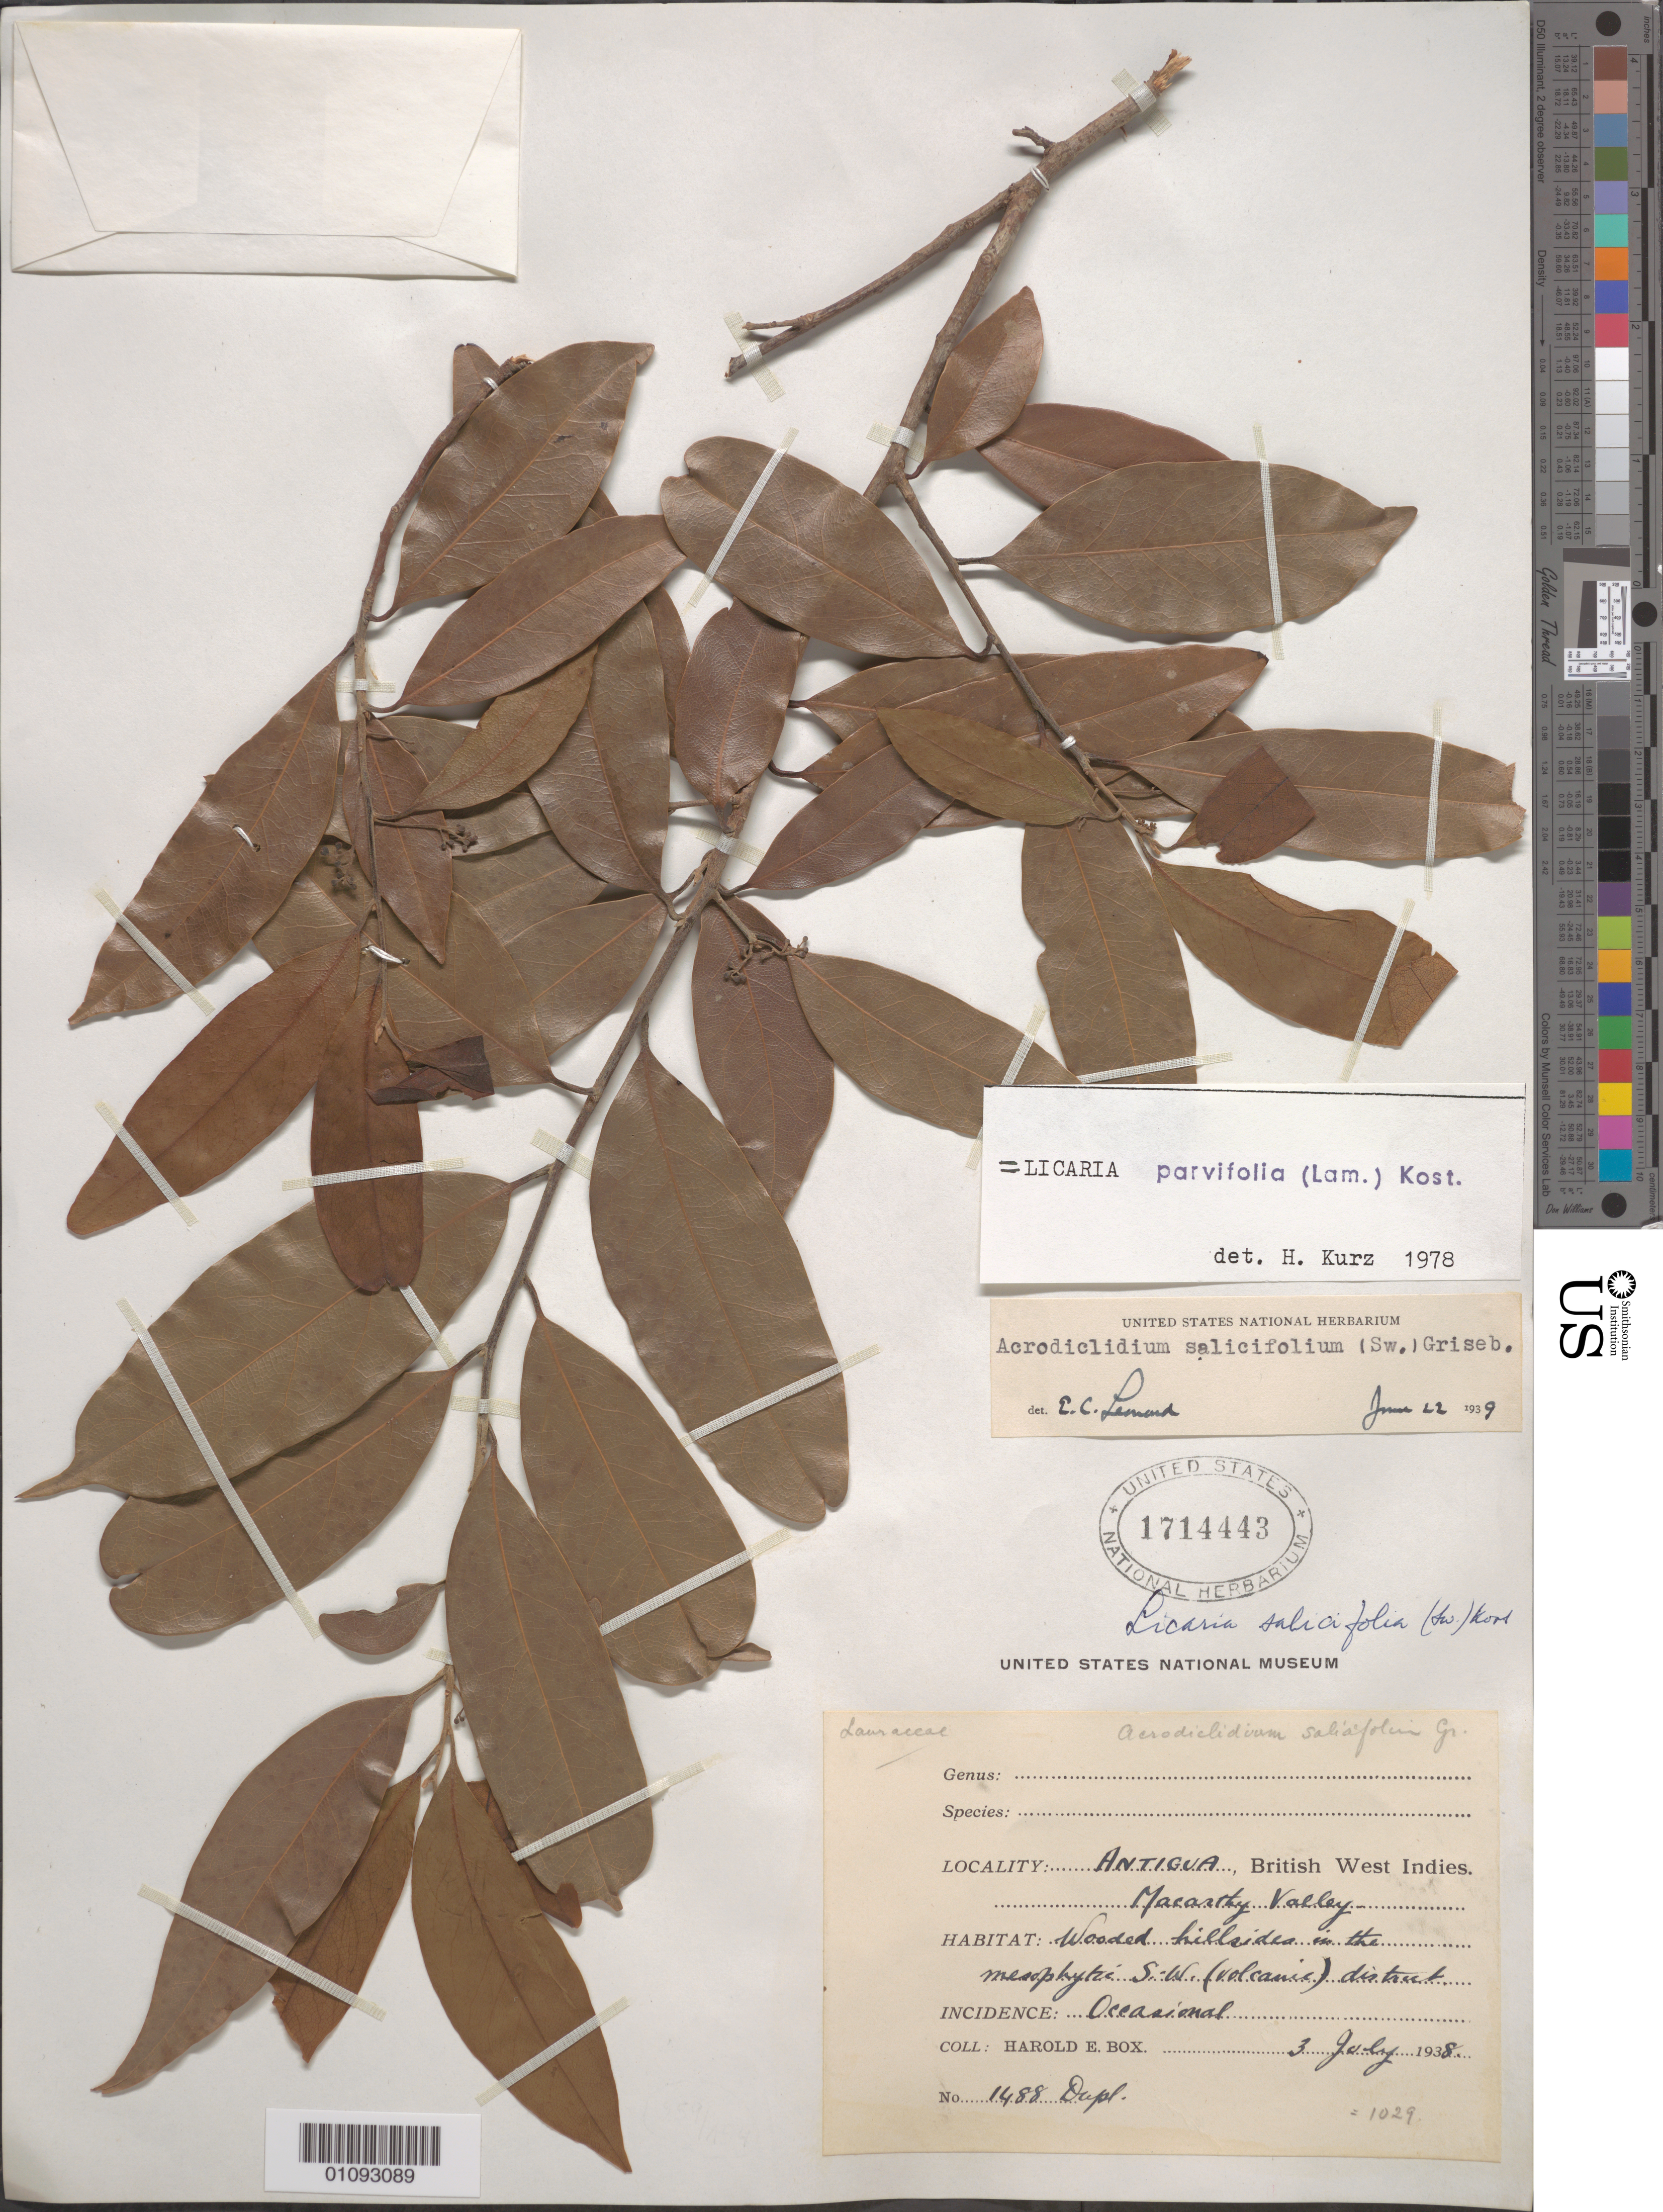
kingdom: Plantae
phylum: Tracheophyta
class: Magnoliopsida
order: Laurales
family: Lauraceae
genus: Licaria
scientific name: Licaria parvifolia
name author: (Lam.) Kosterm. ex León & Alain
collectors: H. E. Box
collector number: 1488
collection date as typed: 03 Jan 1938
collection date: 1938-01-03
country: Antigua and Barbuda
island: Antigua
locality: Macarthy Valley.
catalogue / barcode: US 1714443